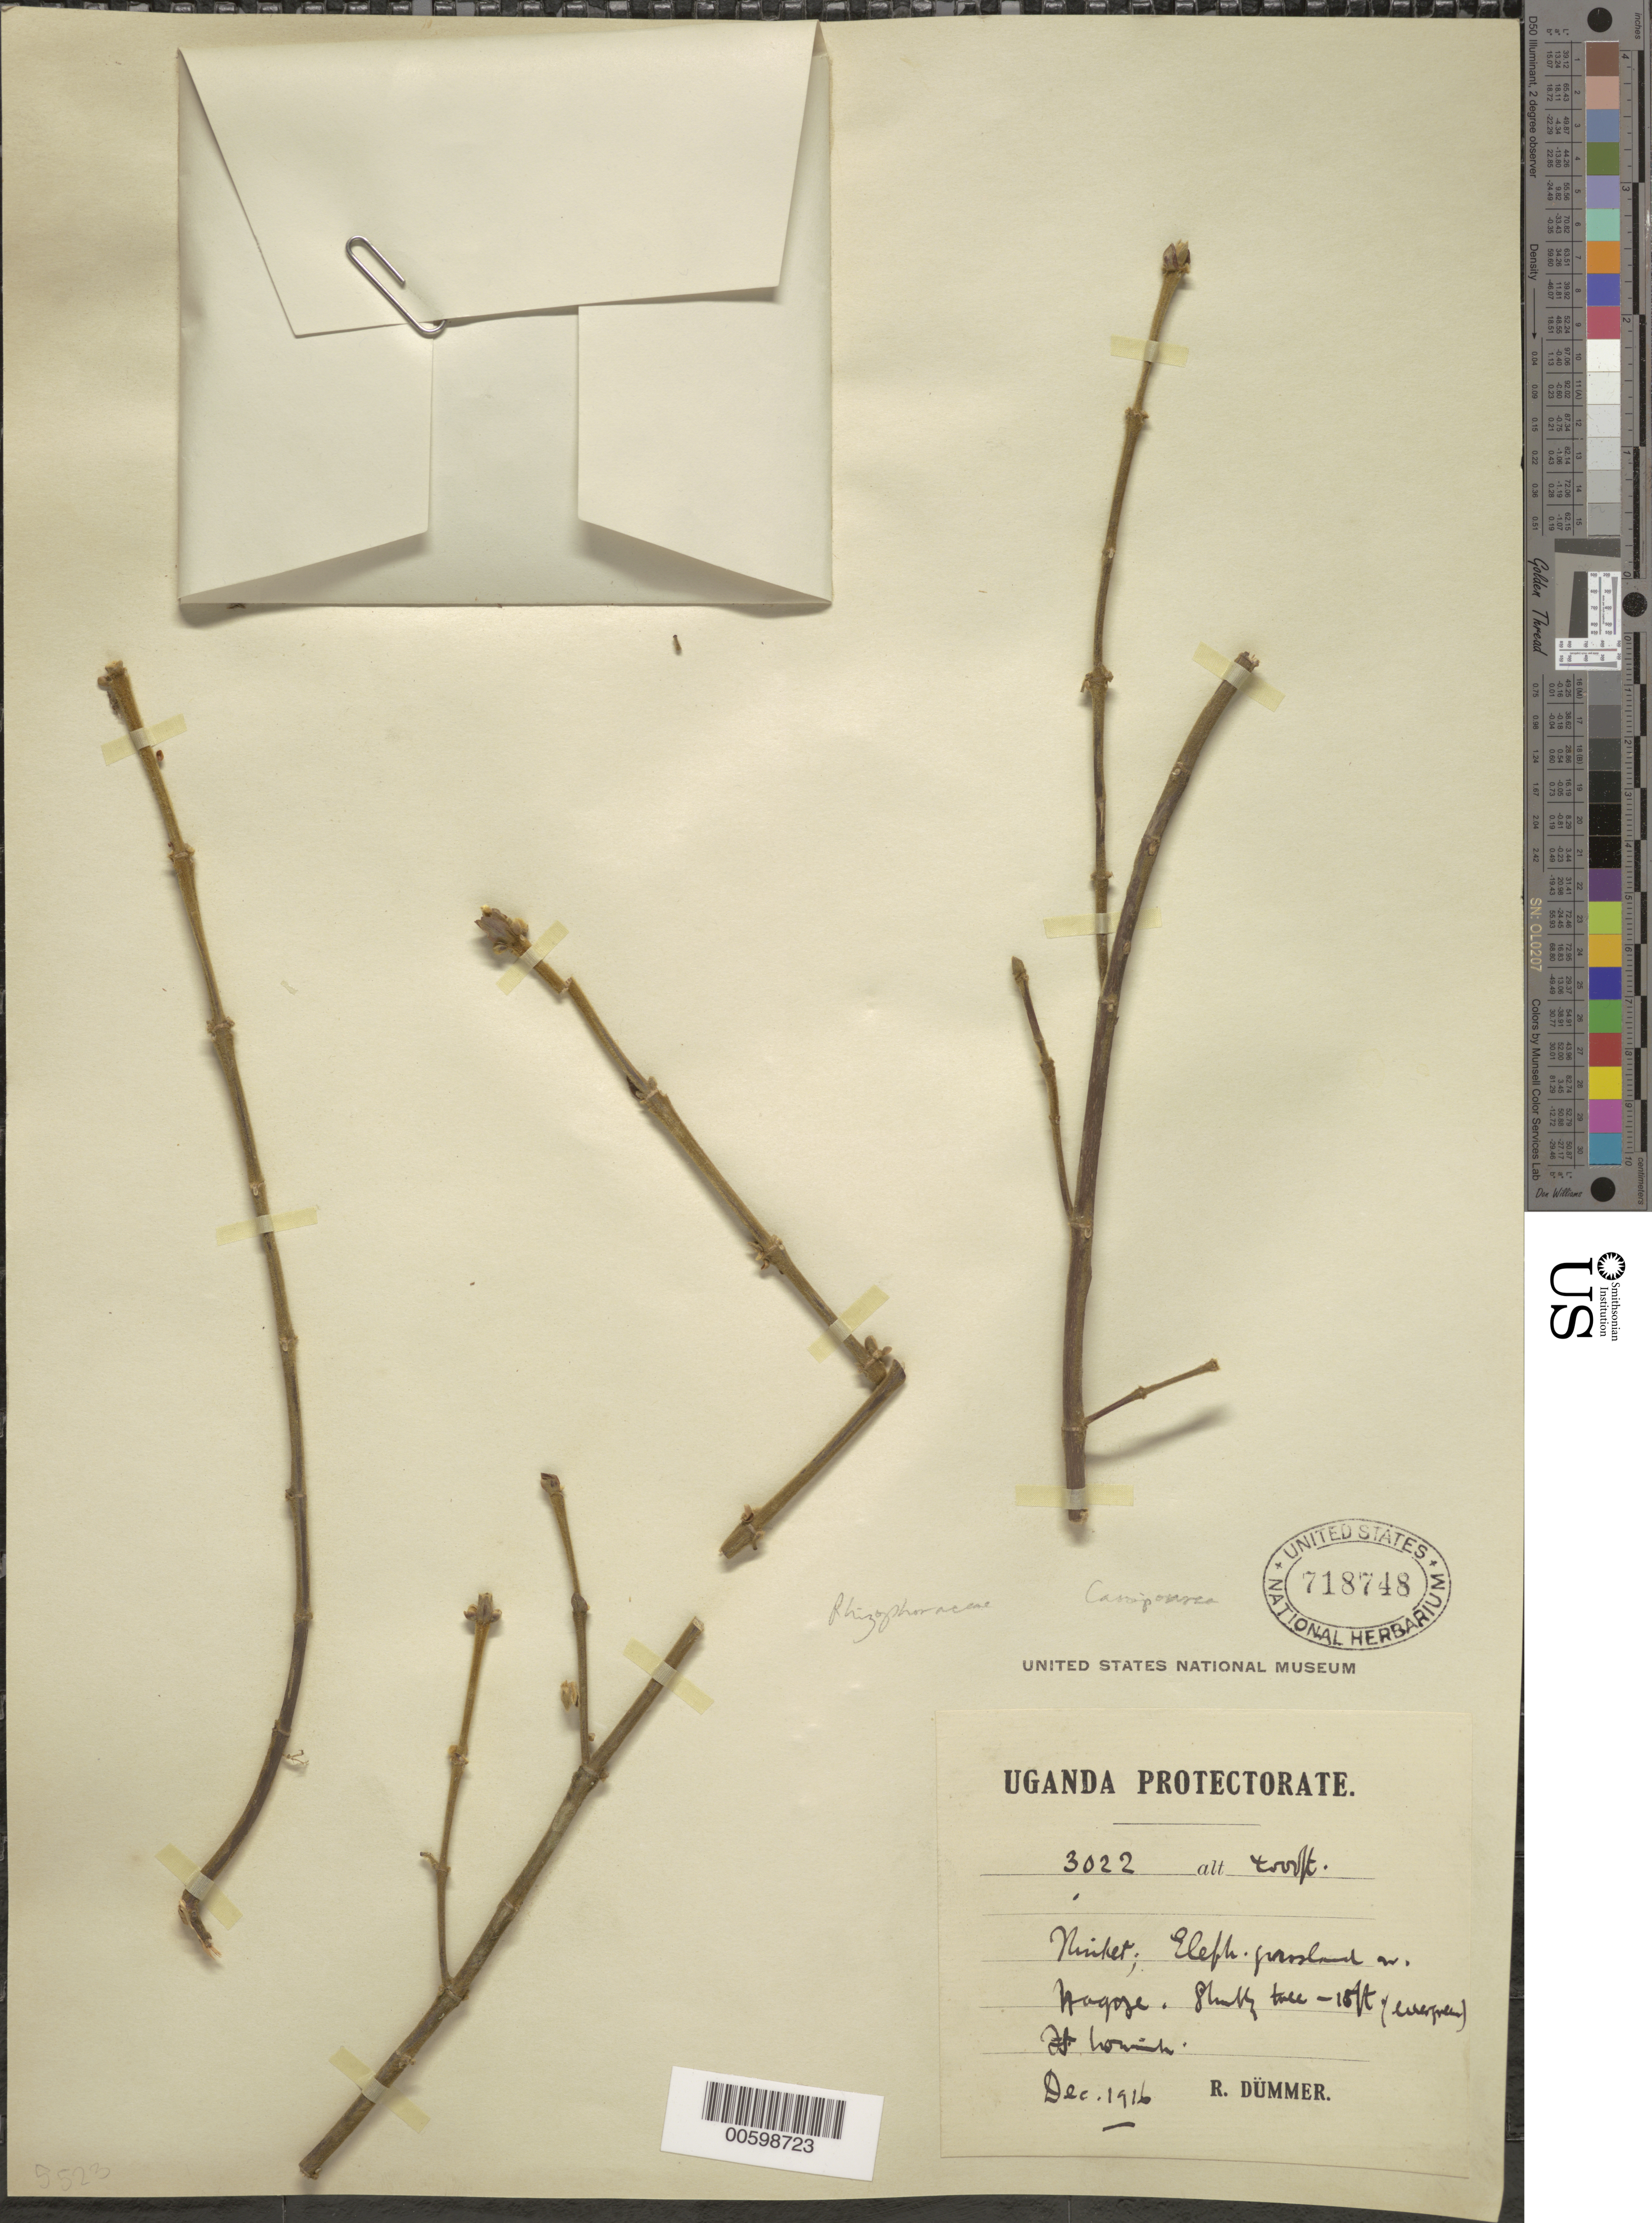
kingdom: Plantae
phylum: Tracheophyta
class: Magnoliopsida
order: Malpighiales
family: Rhizophoraceae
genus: Cassipourea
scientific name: Cassipourea sp.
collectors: R. A. Dümmer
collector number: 3022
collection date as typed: Dec 1916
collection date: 1916-12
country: Uganda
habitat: Thicker, Elephant grass, short tree 10ft. (evergreen), flower brownish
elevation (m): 1219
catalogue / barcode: US 718748